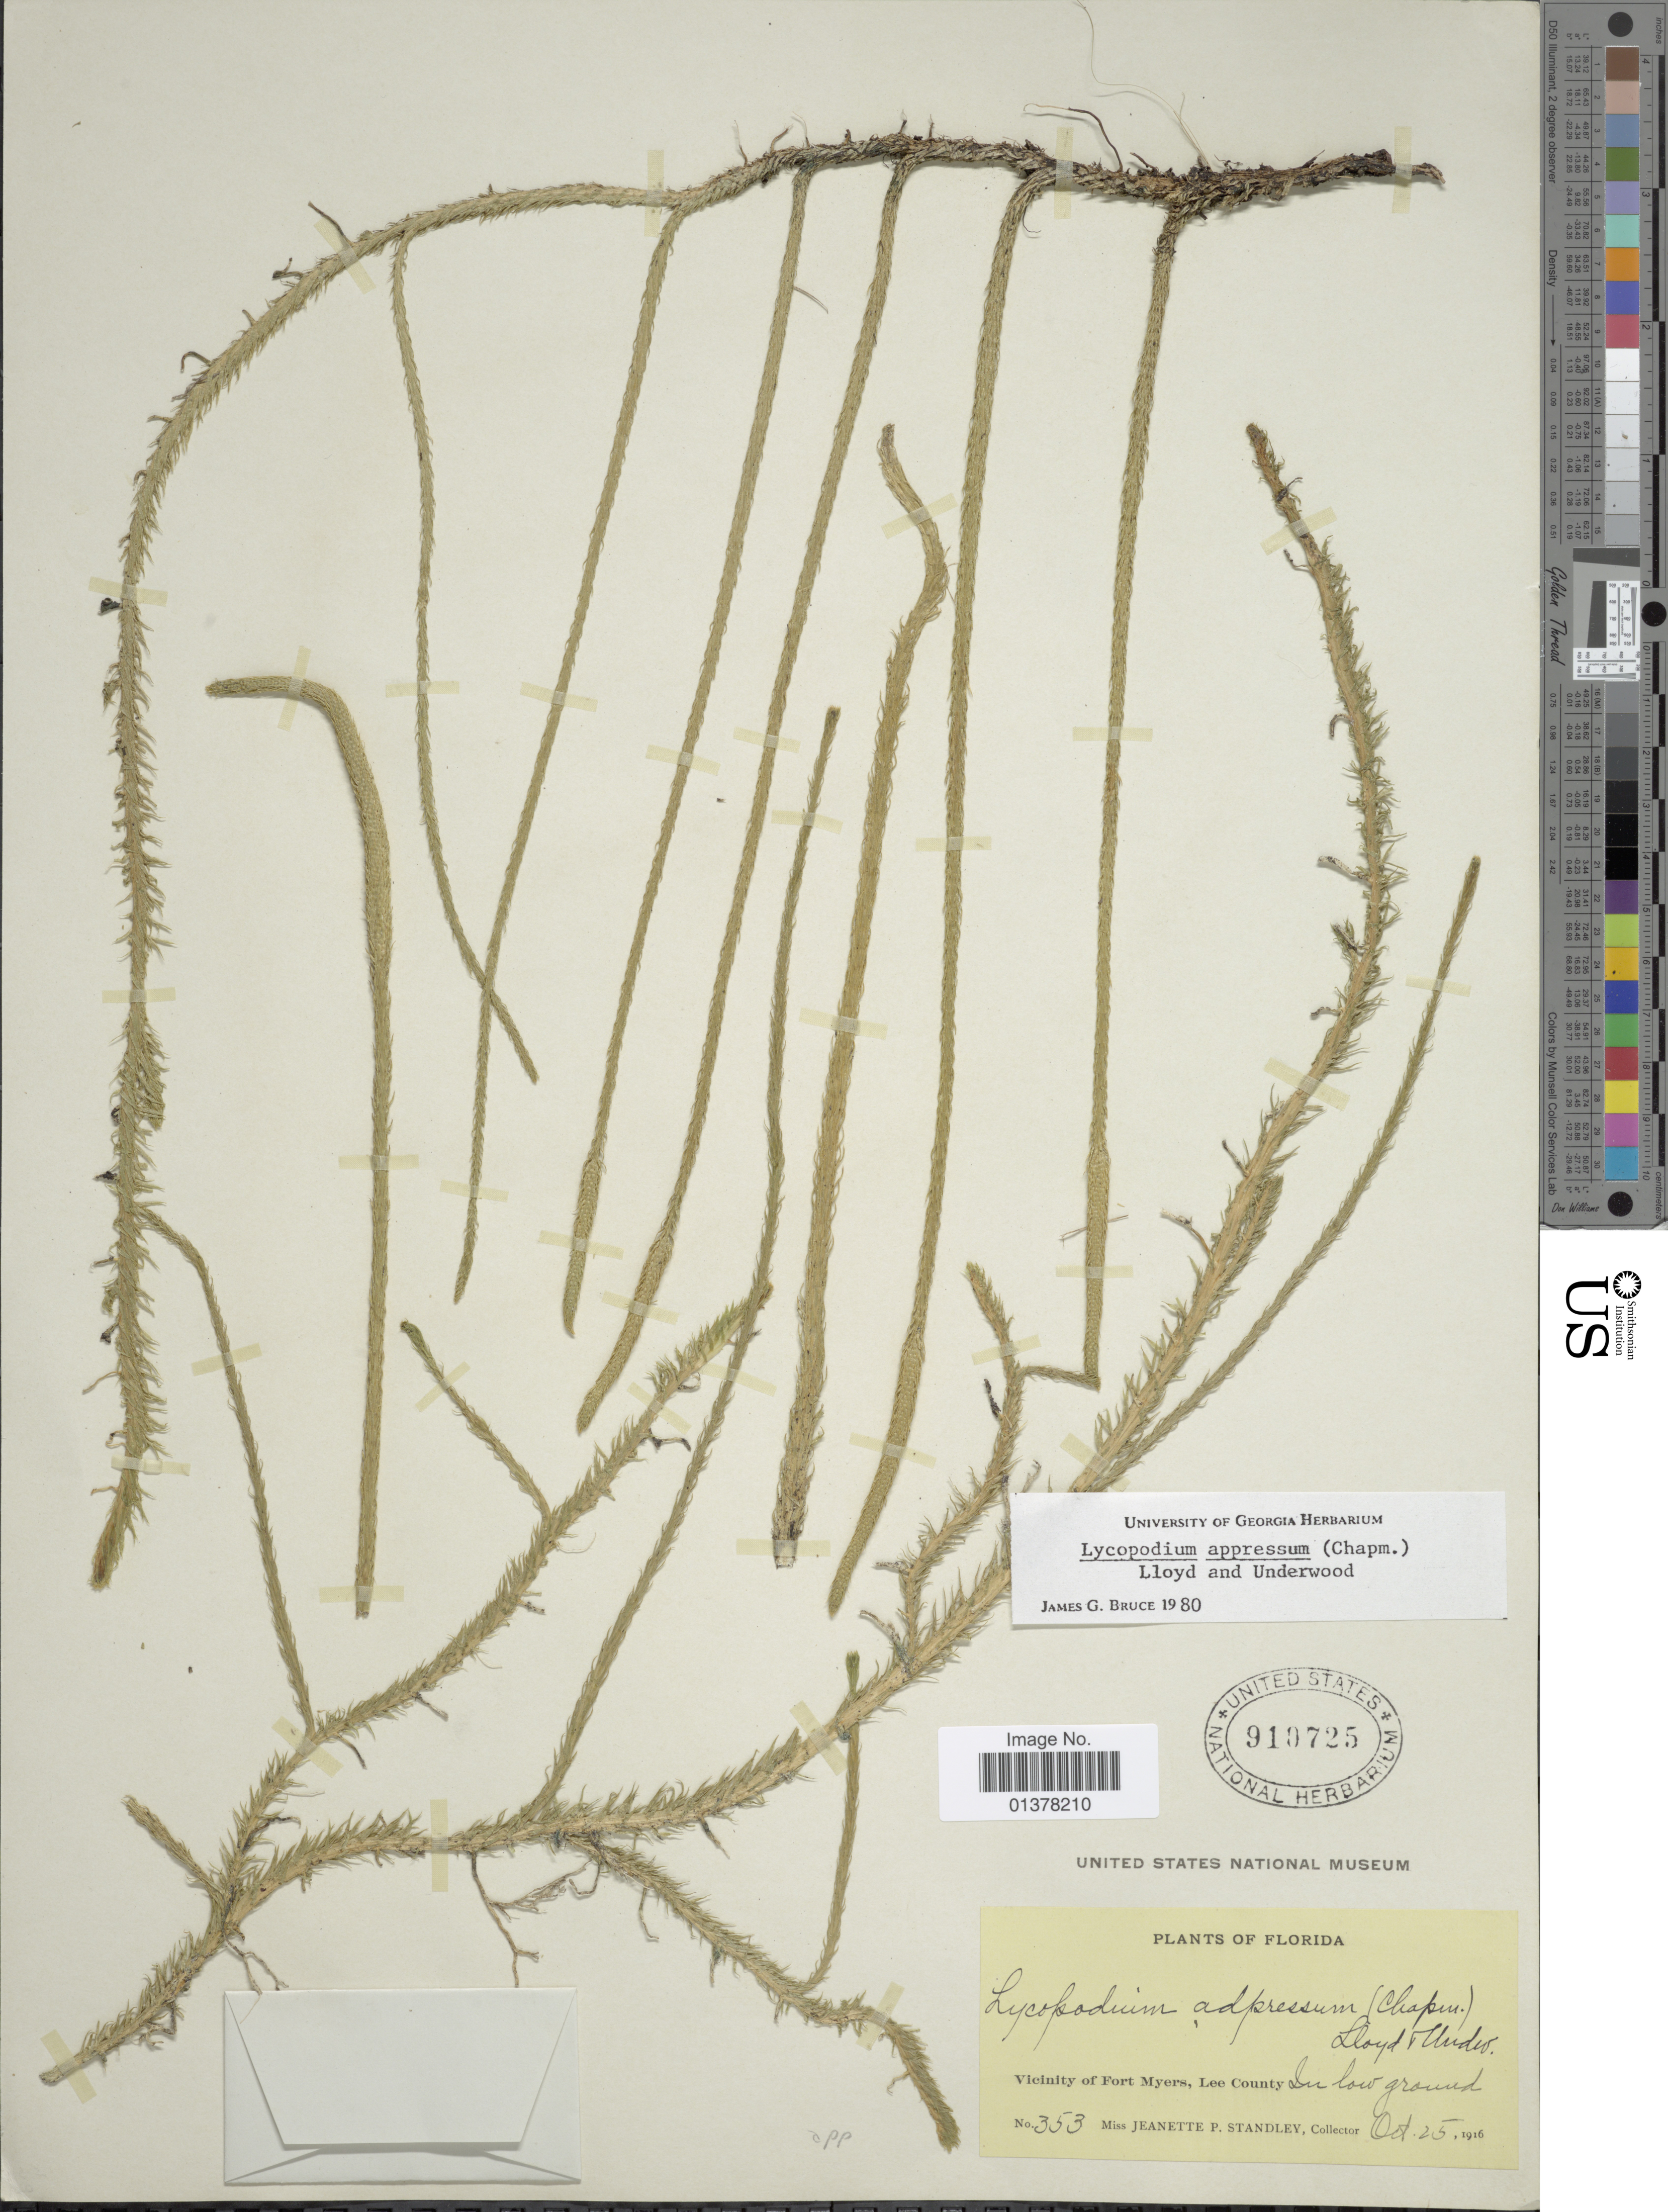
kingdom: Plantae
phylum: Tracheophyta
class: Lycopodiopsida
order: Lycopodiales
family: Lycopodiaceae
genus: Lycopodiella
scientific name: Lycopodiella appressa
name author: (Chapm.) Cranfill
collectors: J. P. Standley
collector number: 353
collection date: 1916-10-25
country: United States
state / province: Florida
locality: Vicinity of Fort Myers, Lee County, in low ground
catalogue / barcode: US 919725